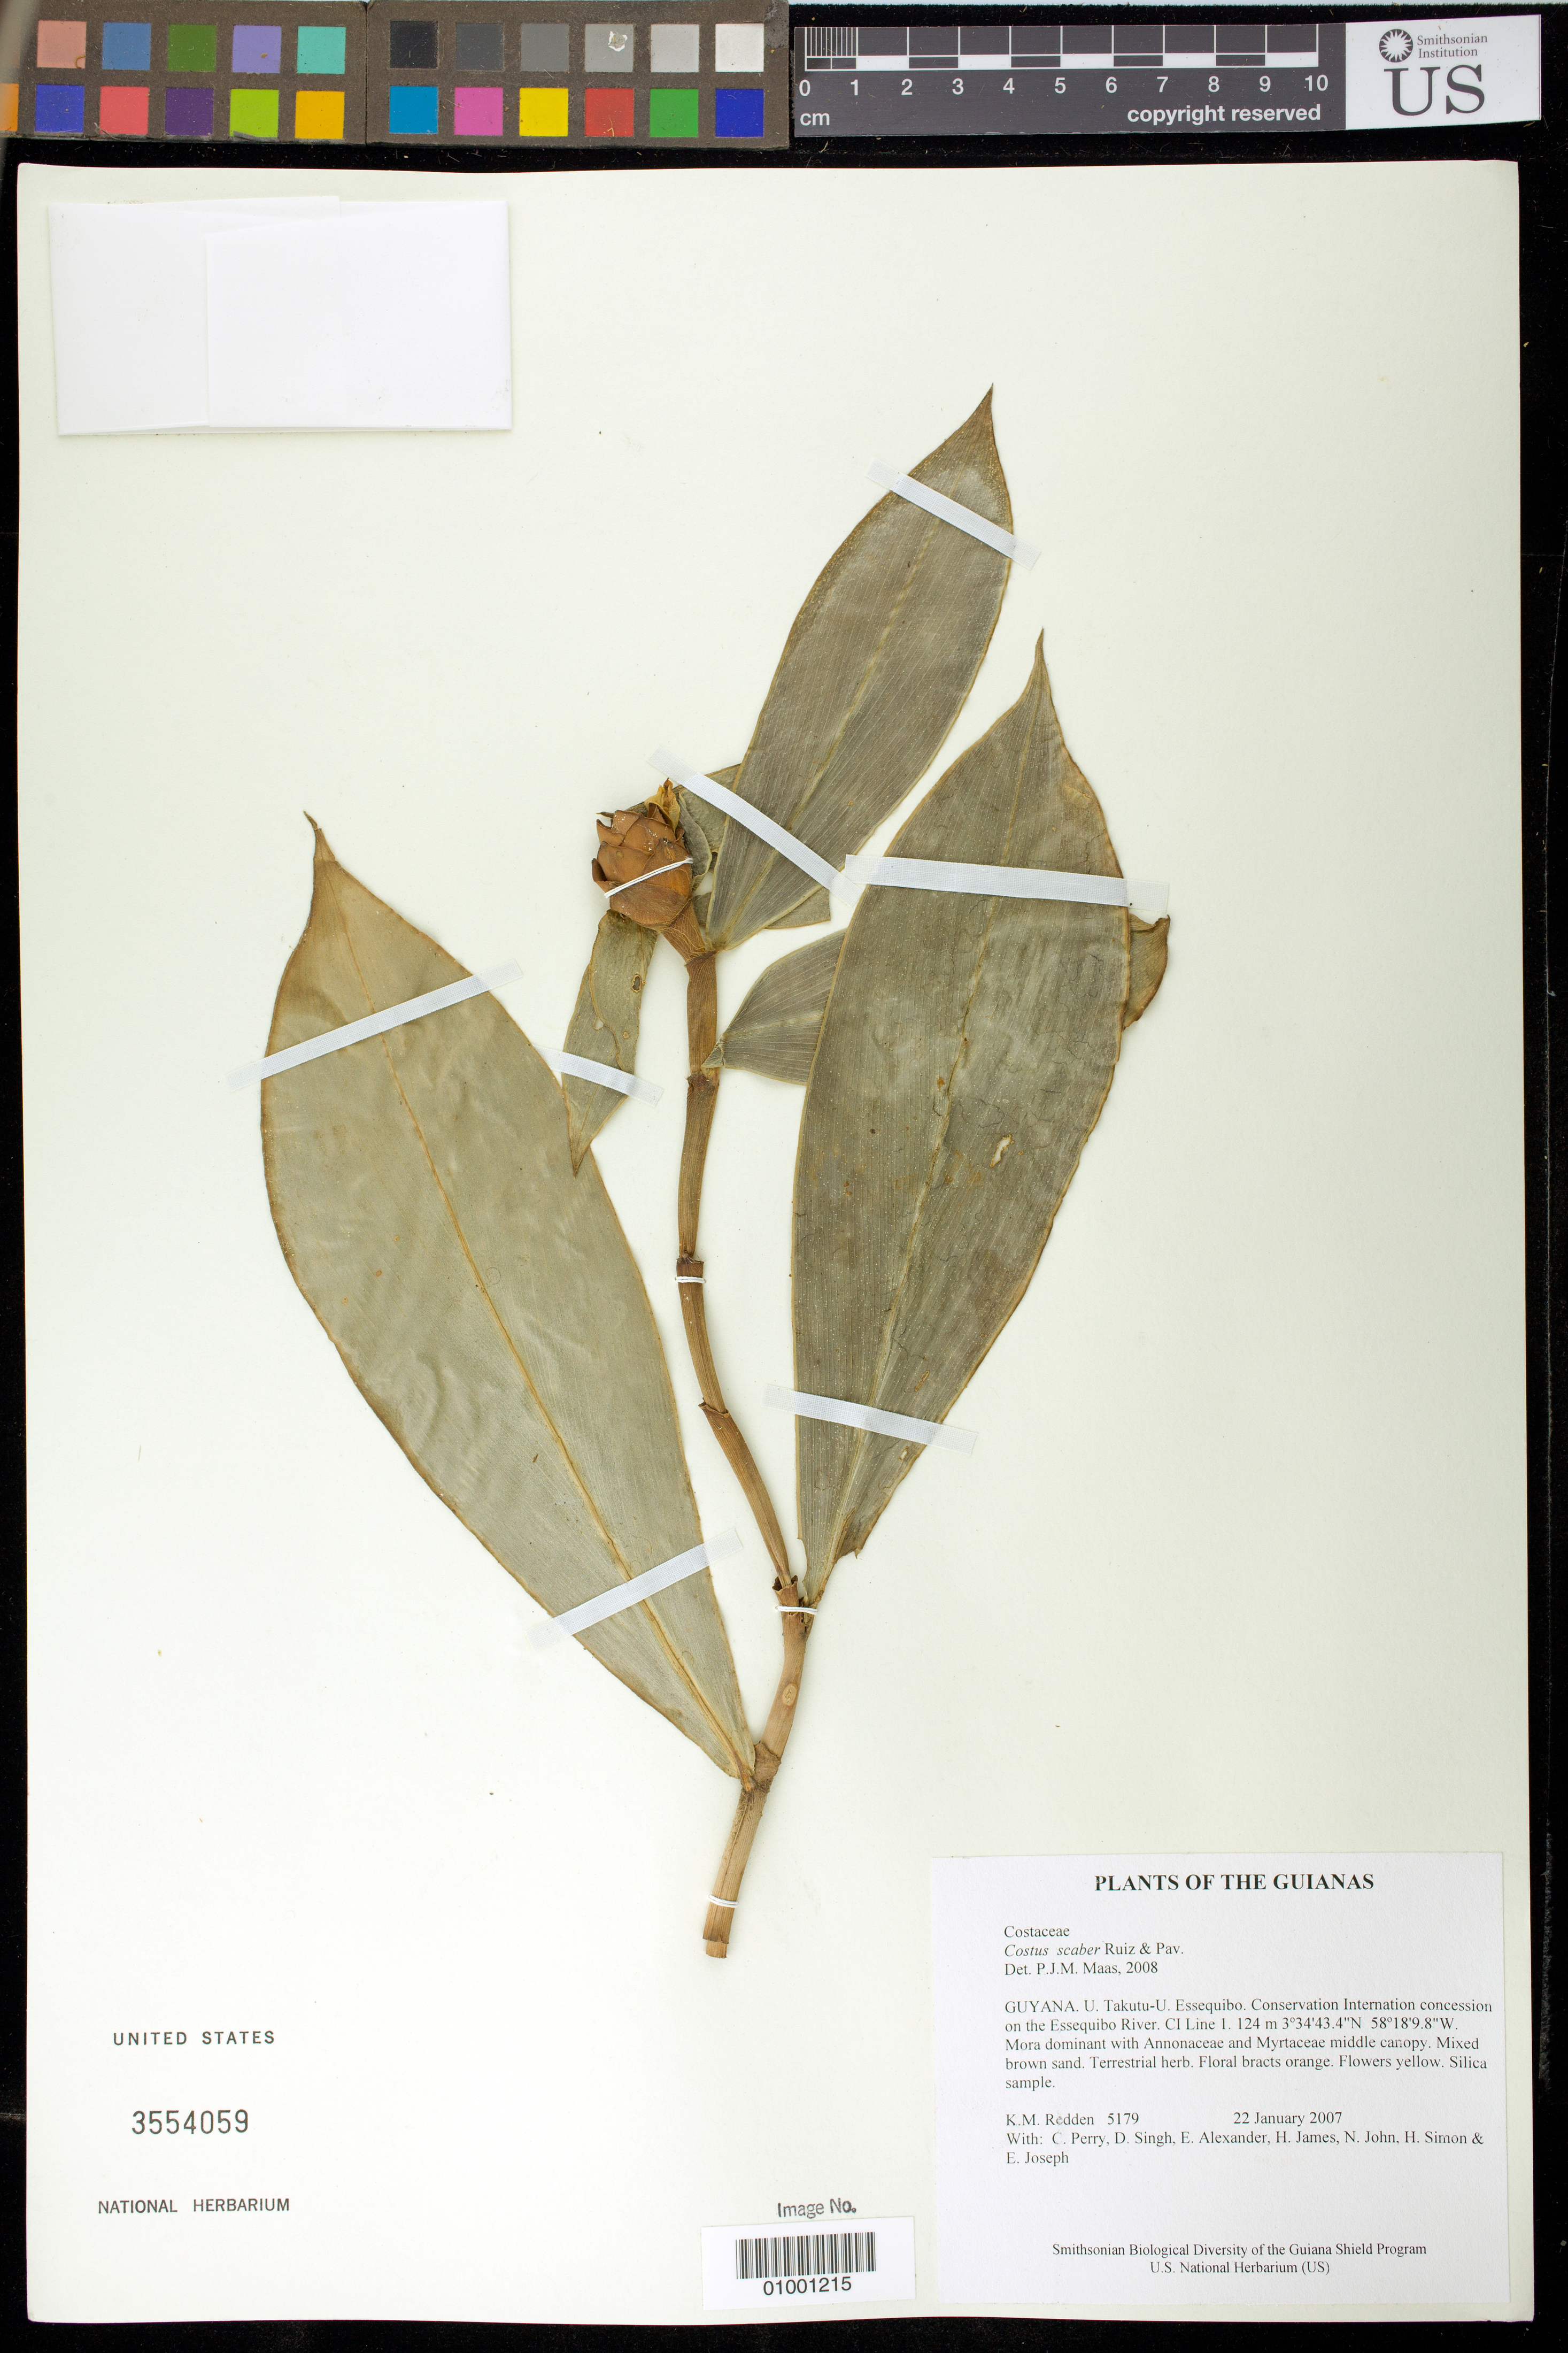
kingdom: Plantae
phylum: Tracheophyta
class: Liliopsida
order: Zingiberales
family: Costaceae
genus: Costus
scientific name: Costus scaber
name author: Ruiz & Pav.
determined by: Maas, Paul J. M.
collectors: K. M. Redden, C. Perry, D. Singh, E. Alexander, H. James, N. John, H. Simon & E. Joseph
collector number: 5179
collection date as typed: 22 January 2007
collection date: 2007-01-22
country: Guyana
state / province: U. Takutu-U. Essequibo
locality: Conservation International concession on the Essequibo River. CI Line 1.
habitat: Mora dominant with Annonaceae and Myrtaceae middle canopy. Mixed brown sand.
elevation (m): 124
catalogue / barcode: US 3554059